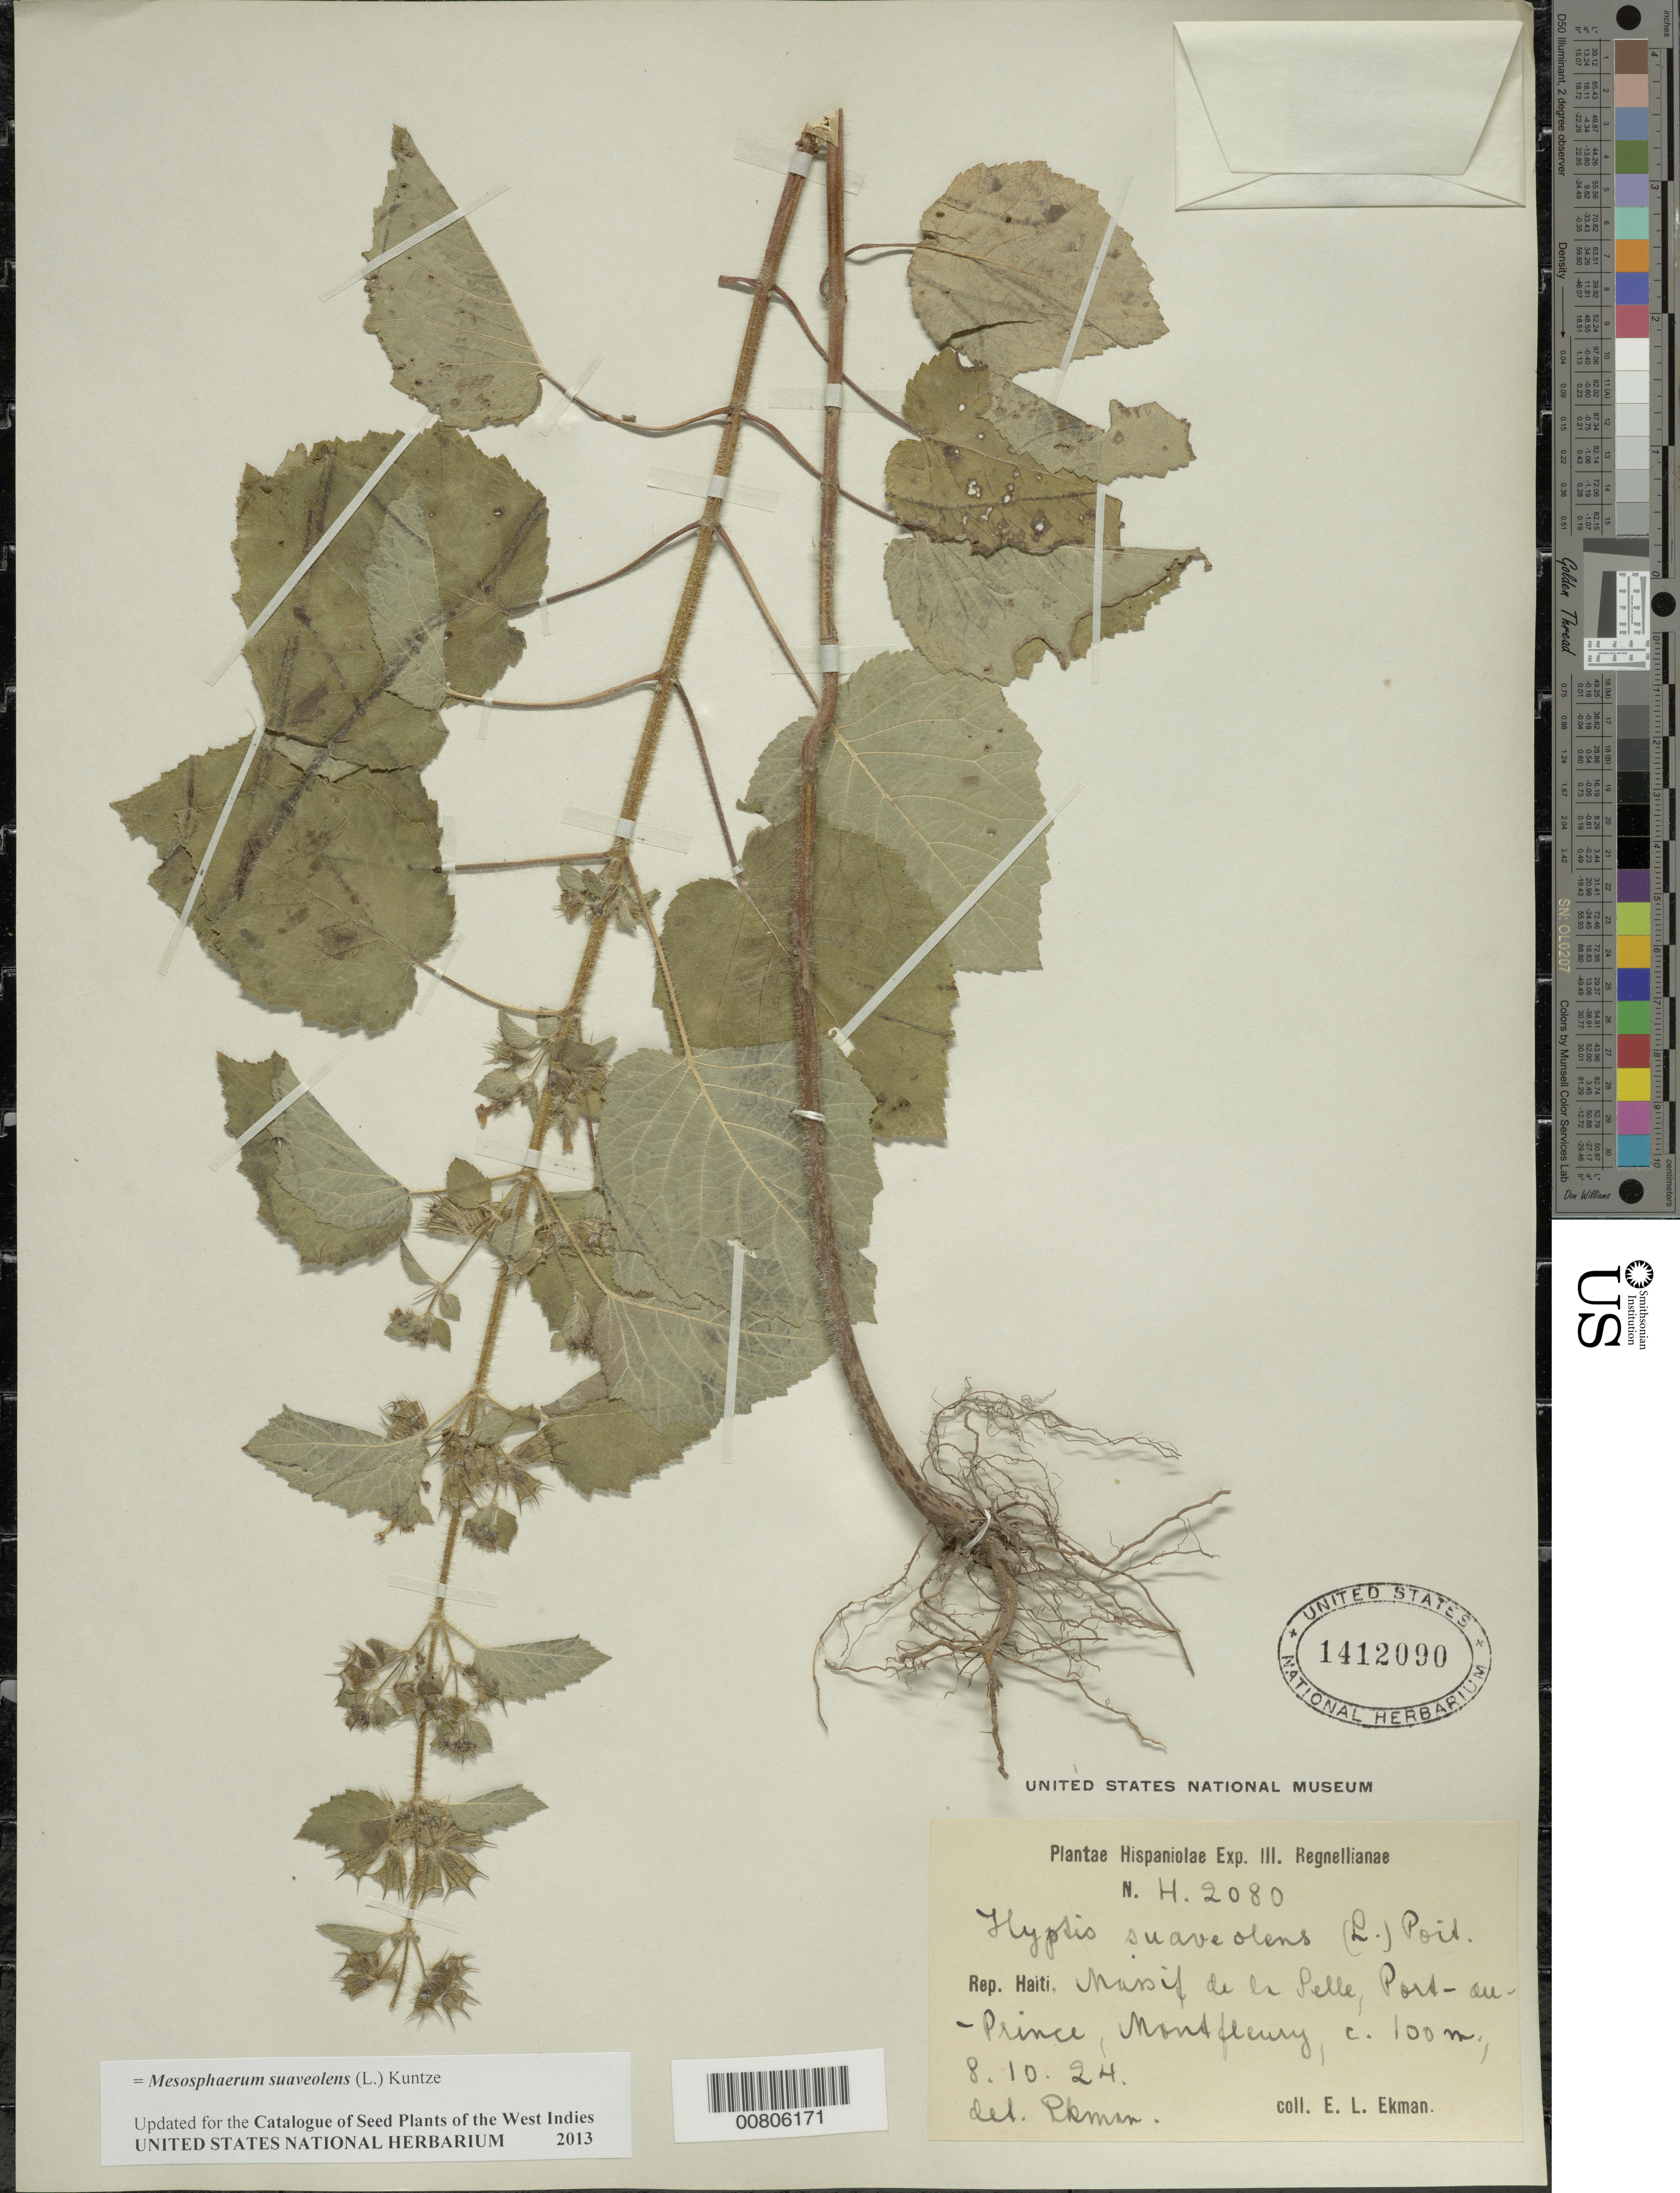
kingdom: Plantae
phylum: Tracheophyta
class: Magnoliopsida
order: Lamiales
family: Lamiaceae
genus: Mesosphaerum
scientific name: Mesosphaerum suaveolens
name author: (L.) Kuntze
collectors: E. L. Ekman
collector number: H 2080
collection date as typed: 08 Oct 1924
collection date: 1924-10-08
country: Haiti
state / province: Ouest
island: Hispaniola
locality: Massif de la Selle, Port-au-Prince, Montfleury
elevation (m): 100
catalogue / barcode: US 1412090